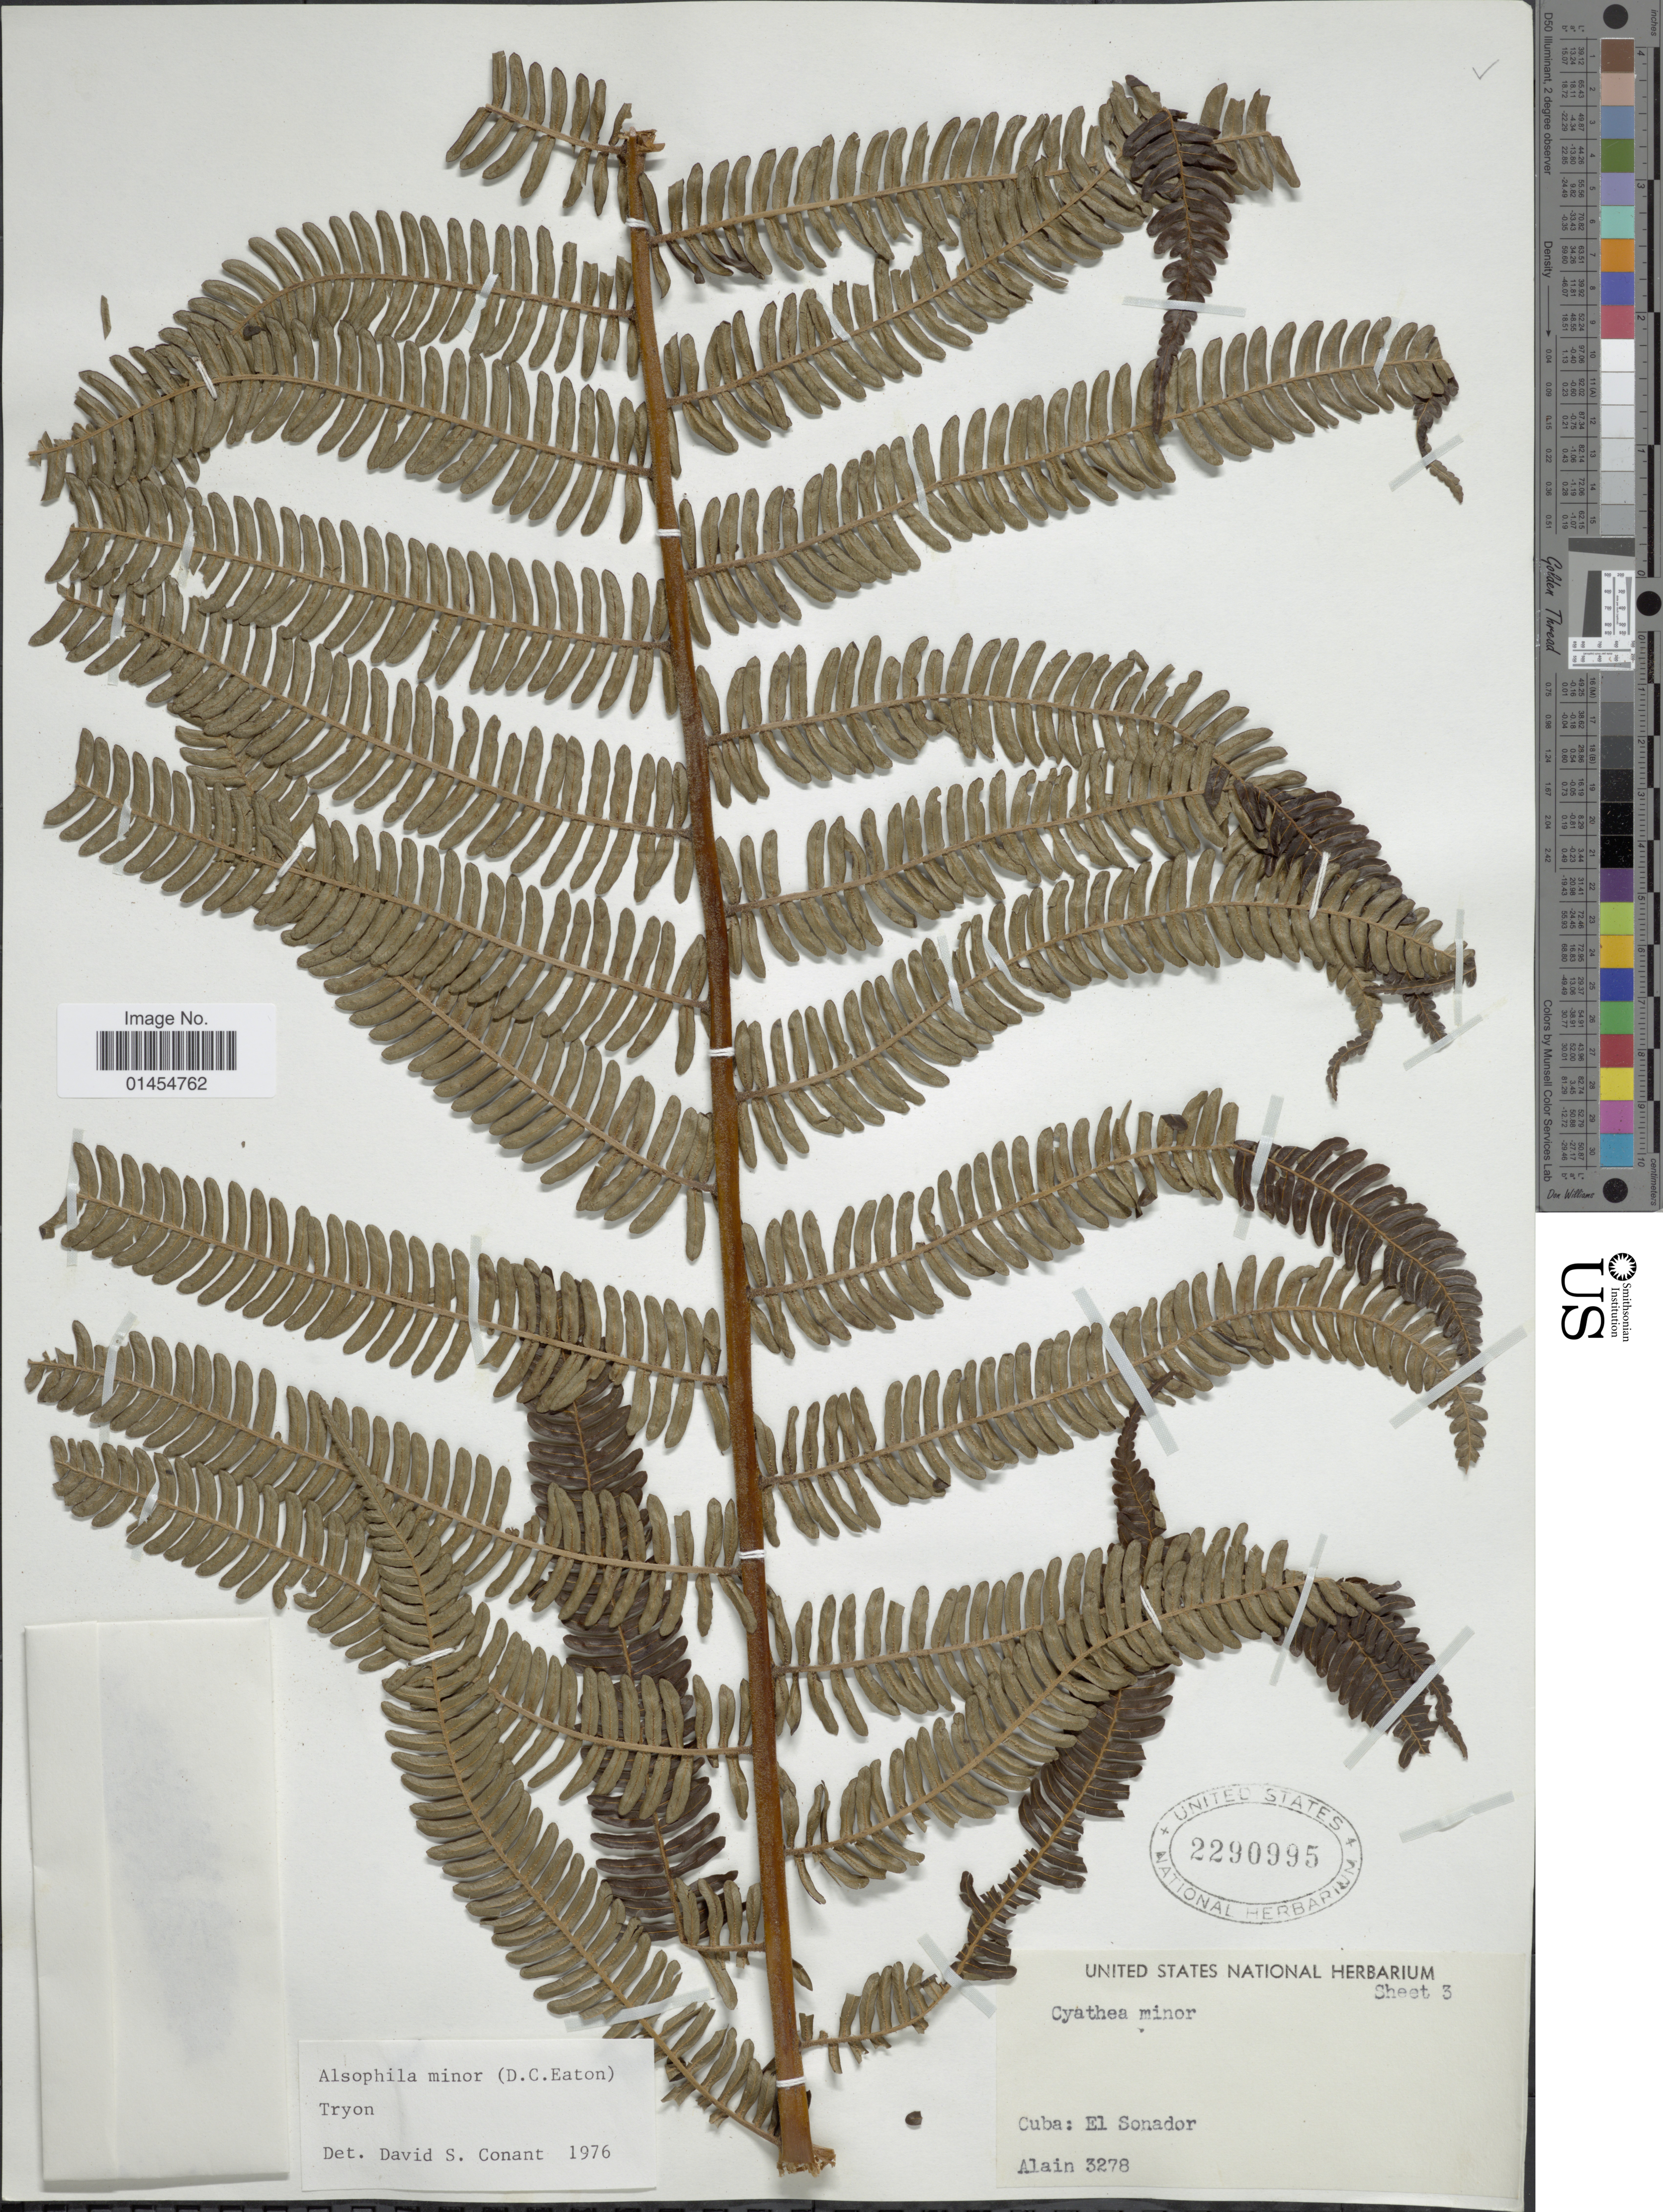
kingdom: Plantae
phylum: Tracheophyta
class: Polypodiopsida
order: Cyatheales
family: Cyatheaceae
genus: Alsophila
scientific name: Alsophila minor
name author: (D.C. Eaton) R.M. Tryon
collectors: Alain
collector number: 3278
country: Cuba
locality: El Sonador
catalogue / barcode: US 2290995